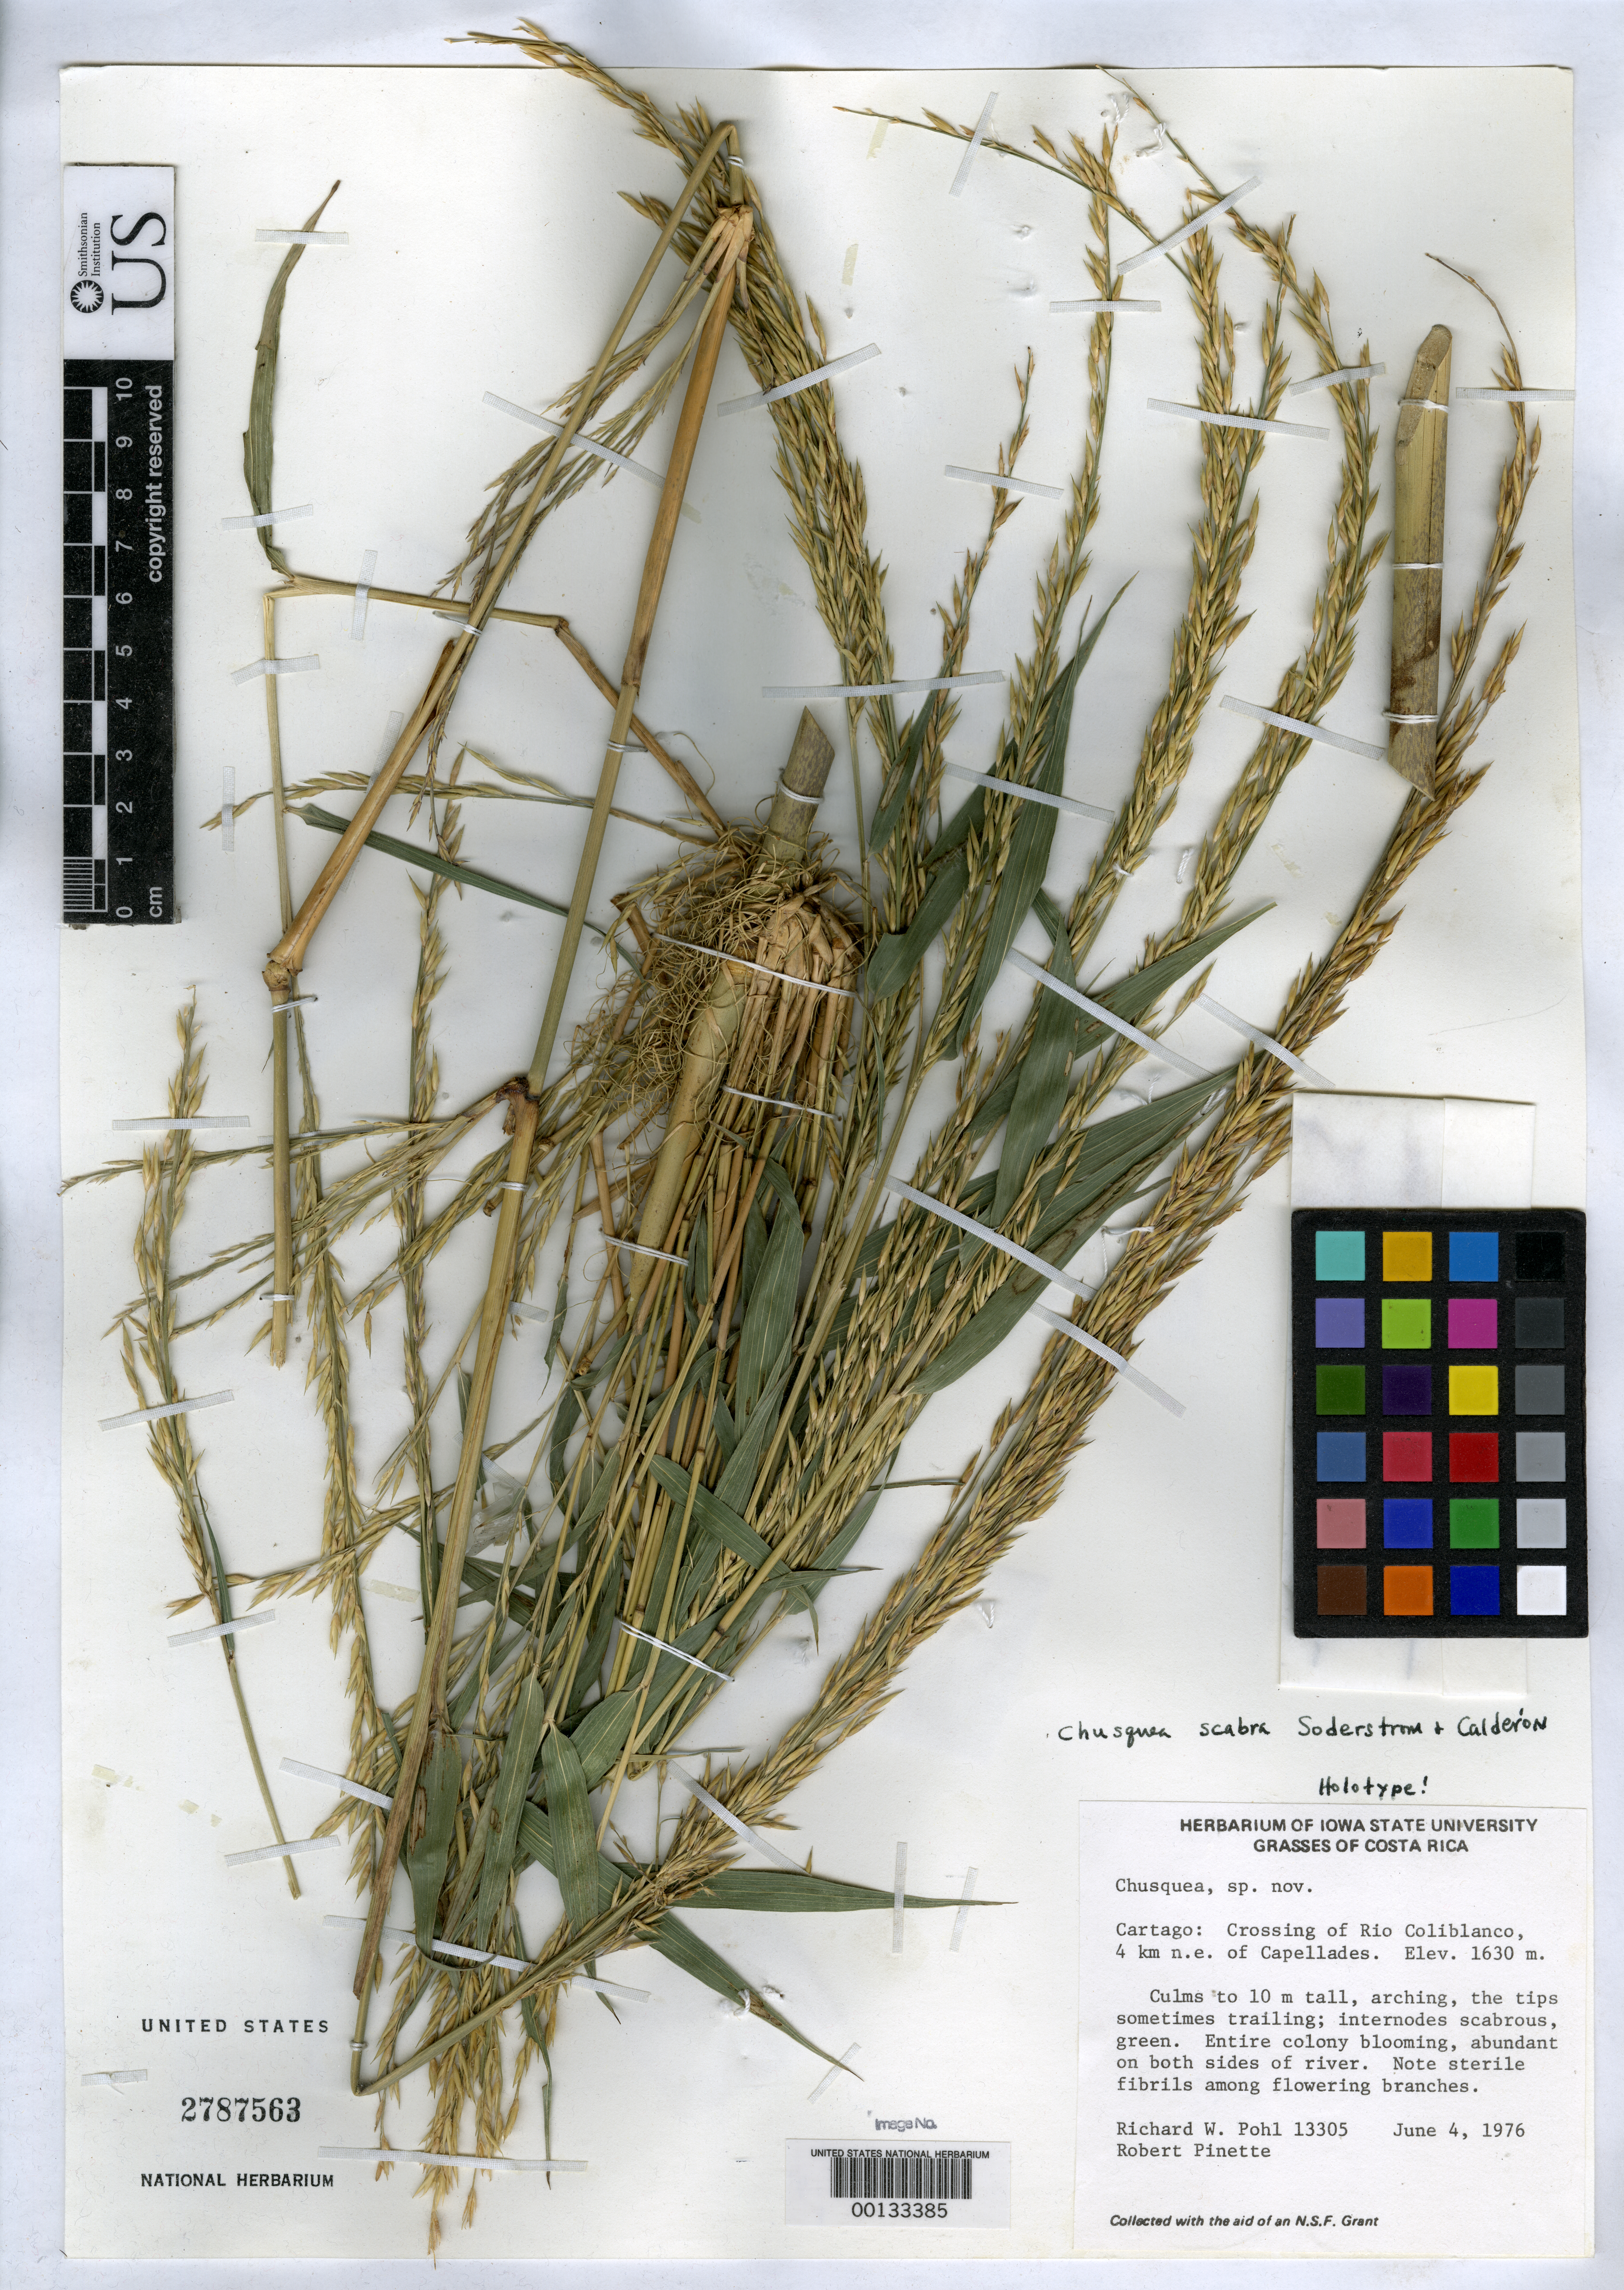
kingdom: Plantae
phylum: Tracheophyta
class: Liliopsida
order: Poales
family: Poaceae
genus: Chusquea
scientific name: Chusquea scabra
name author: Soderstr. & C. E. Calderón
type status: Holotype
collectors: R. W. Pohl & R. Pinette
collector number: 13305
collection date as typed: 04 Jun 1976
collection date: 1976-06-04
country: Costa Rica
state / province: Cartago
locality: Rio Coliblanco, NE of Capellades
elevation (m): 1630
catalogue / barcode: US 2787563